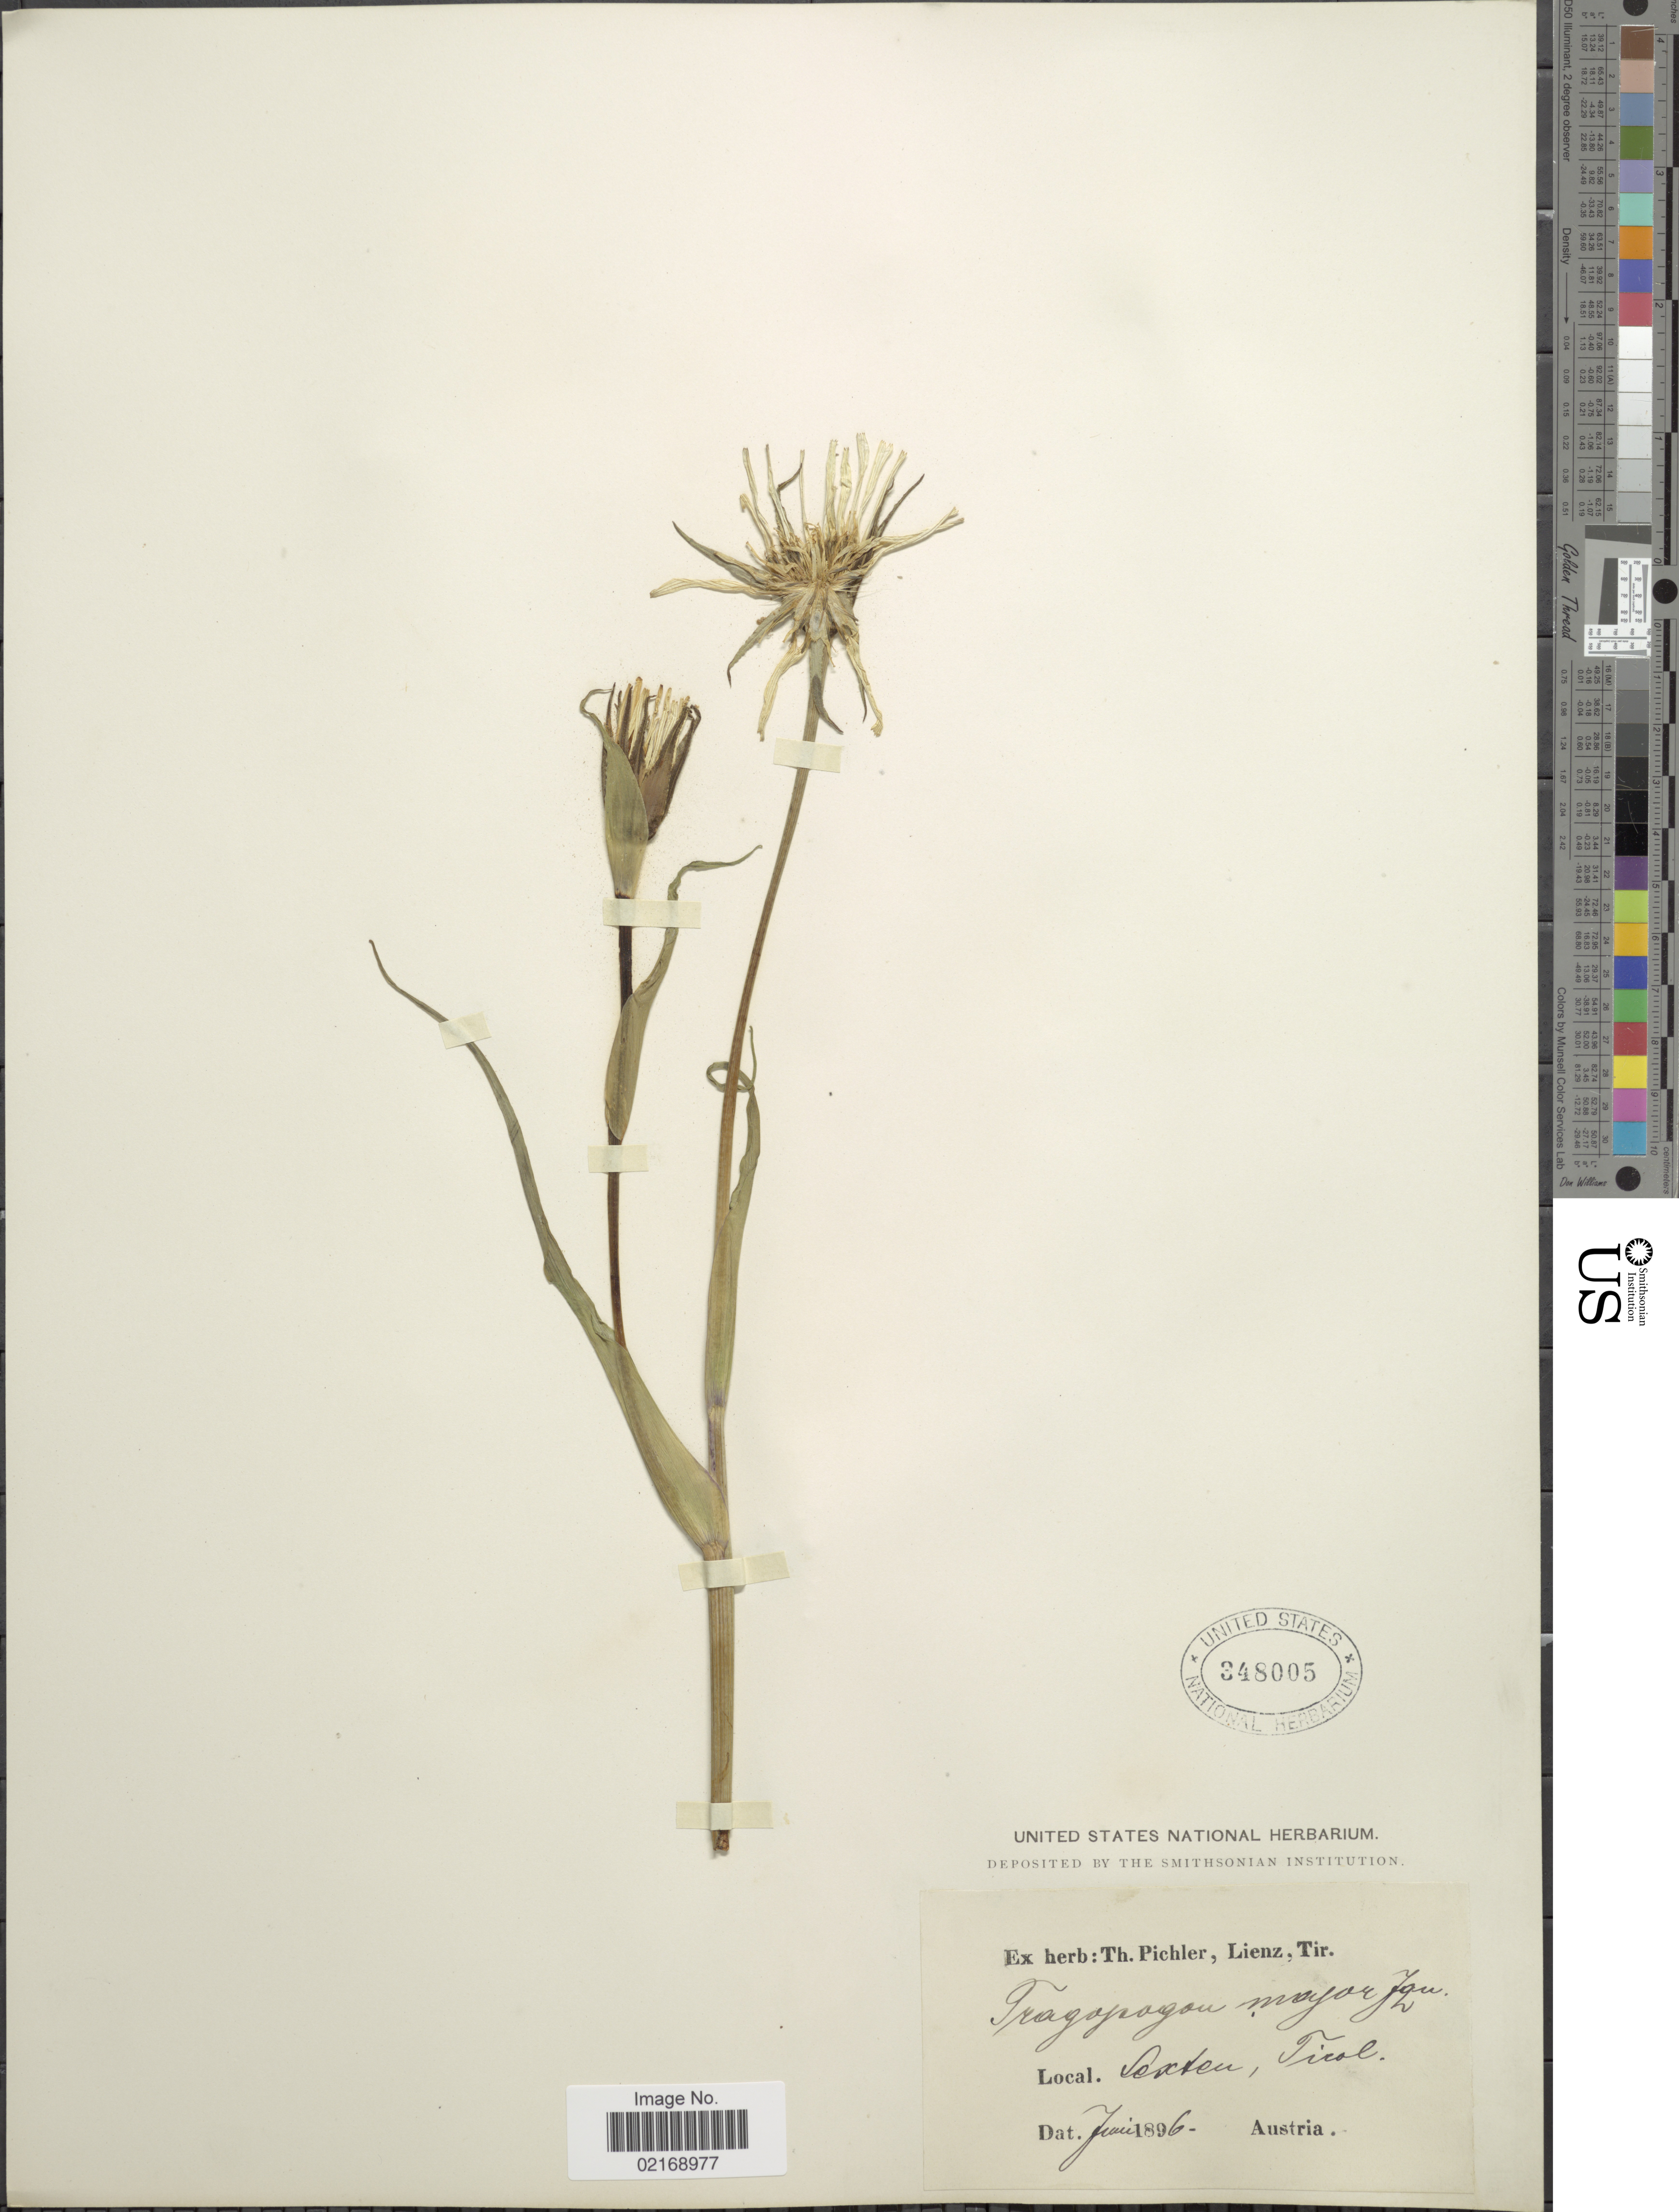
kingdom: Plantae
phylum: Tracheophyta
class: Magnoliopsida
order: Asterales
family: Asteraceae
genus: Tragopogon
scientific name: Tragopogon dubius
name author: Scop.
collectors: ex herb. T. Pichler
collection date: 1896-06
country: Austria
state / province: Tirol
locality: Sexten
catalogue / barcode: US 348005